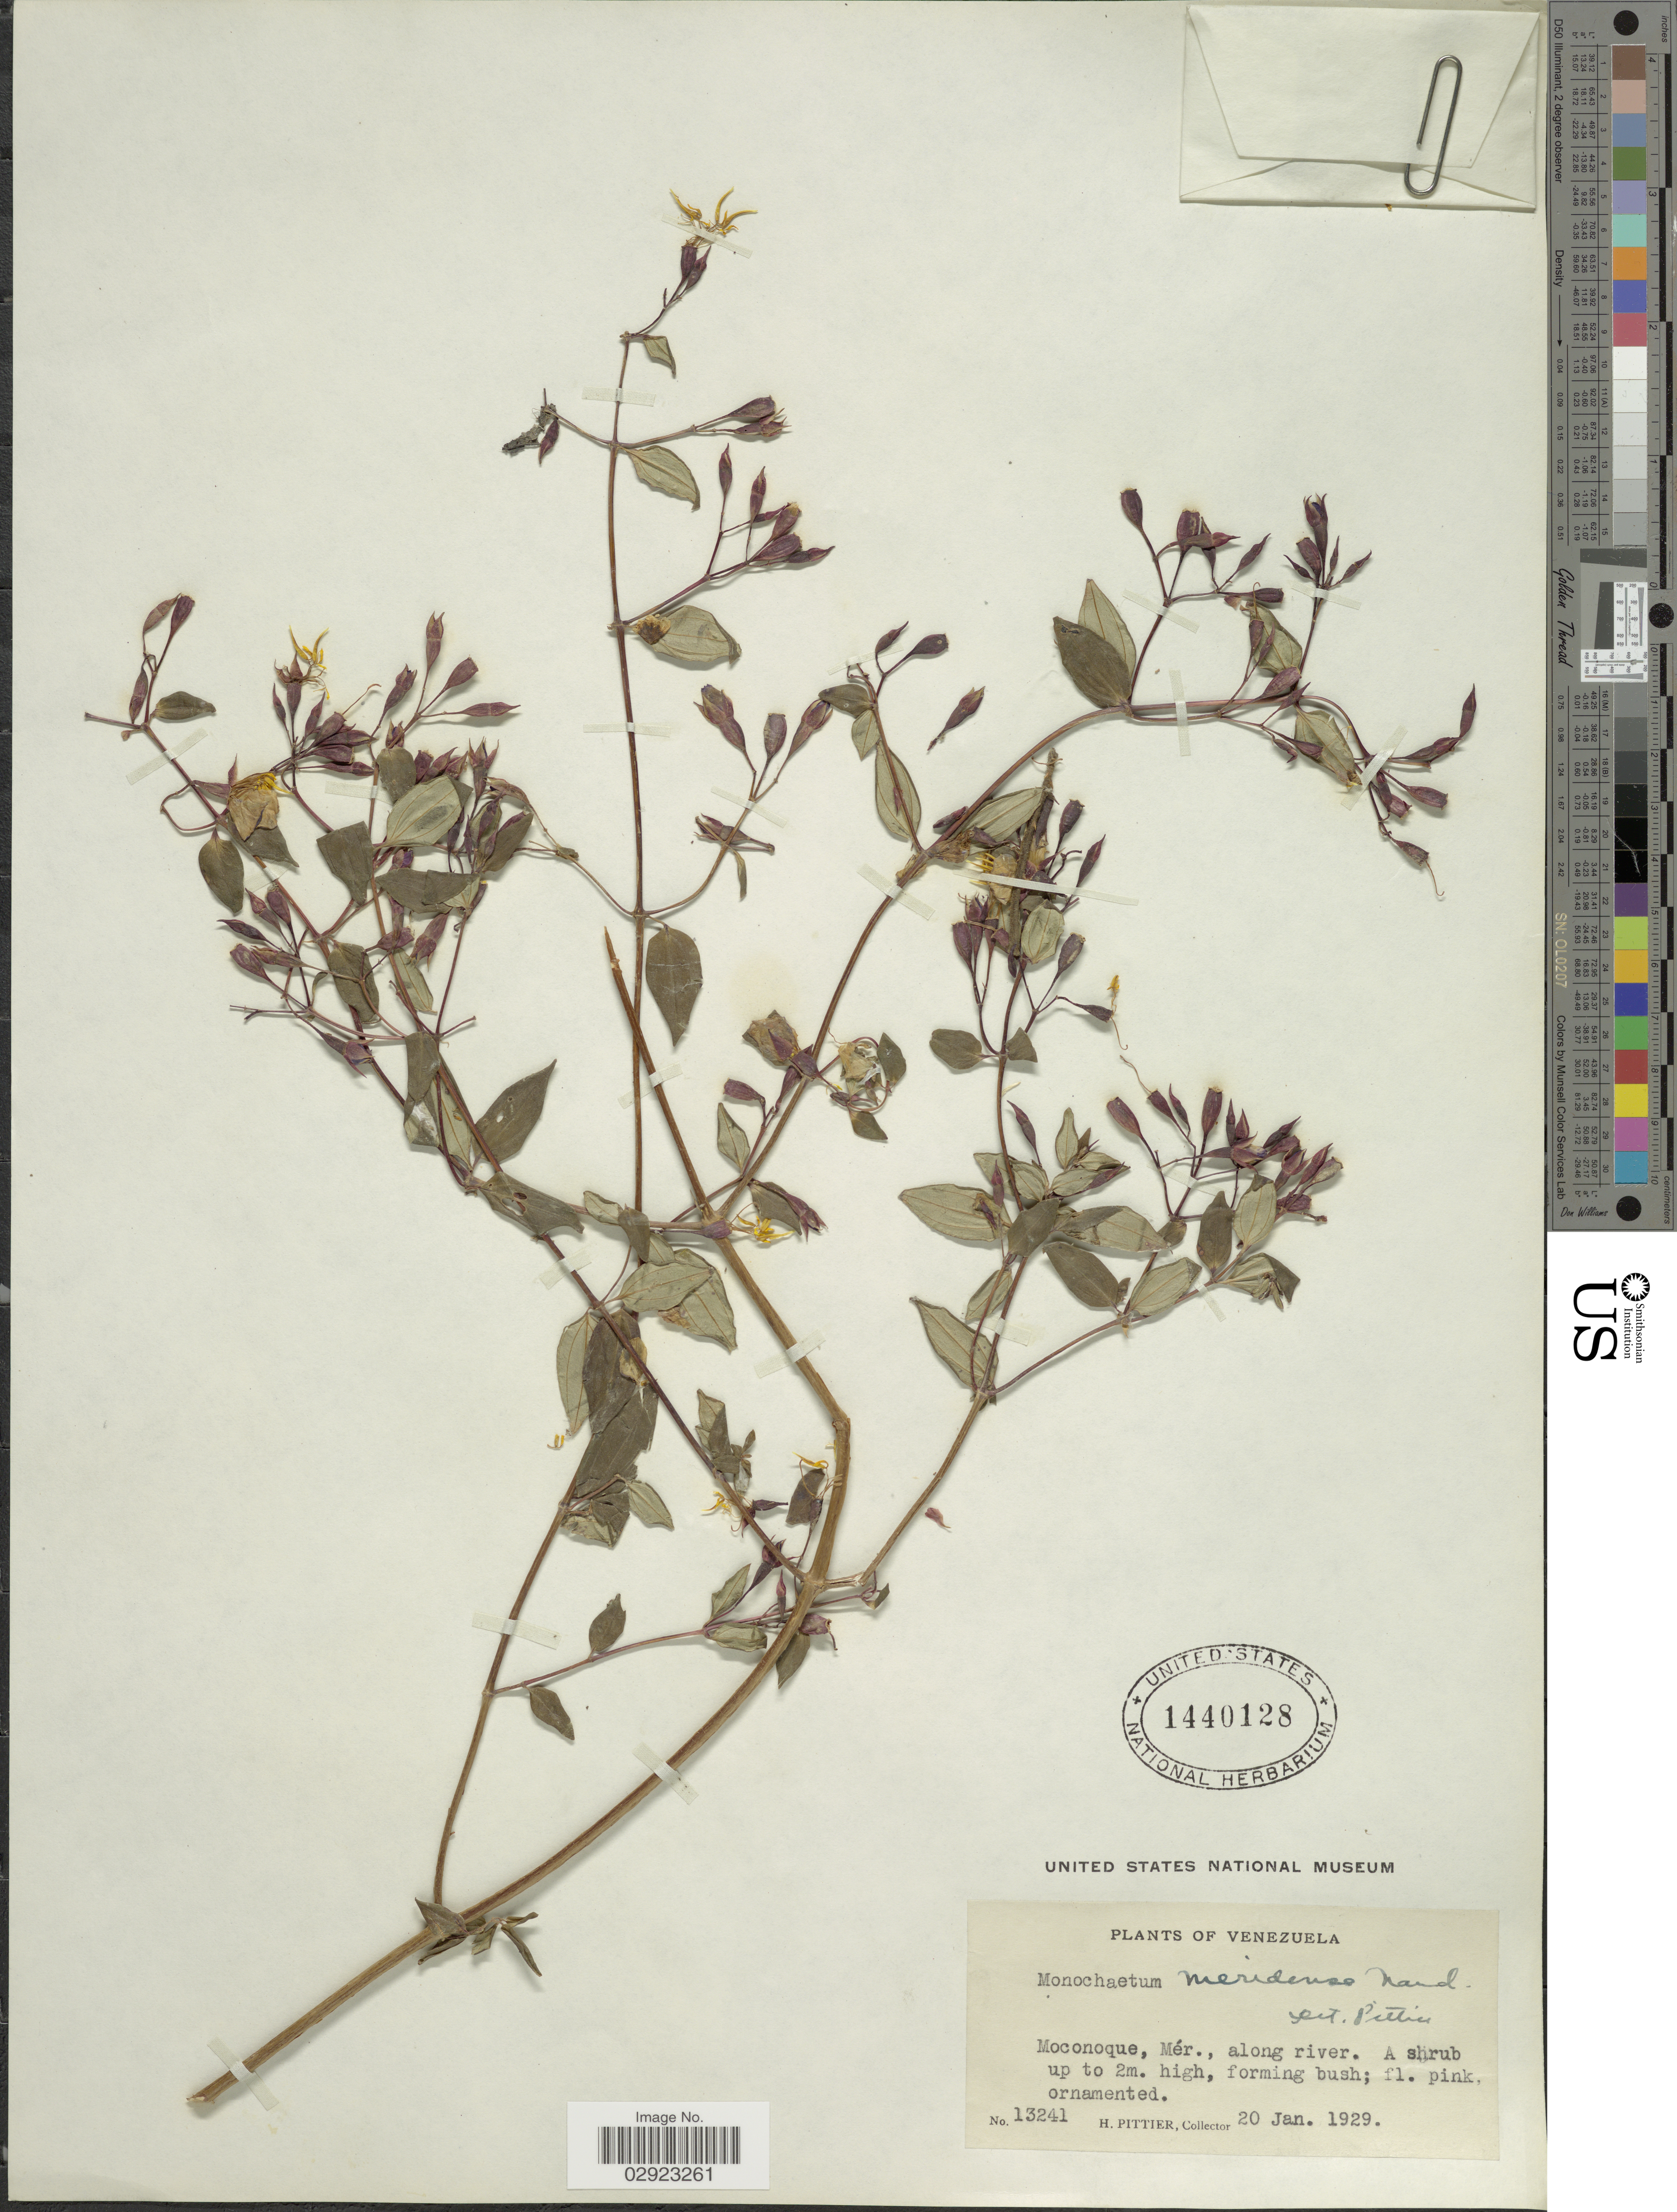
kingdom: Plantae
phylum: Tracheophyta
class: Magnoliopsida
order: Myrtales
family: Melastomataceae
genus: Monochaetum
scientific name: Monochaetum meridense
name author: (H. Karst.) Naudin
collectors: H. F. Pittier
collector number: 13241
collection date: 1929-01-20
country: Venezuela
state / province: Mérida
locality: Moconoque, Mér., along river.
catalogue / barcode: US 1440128